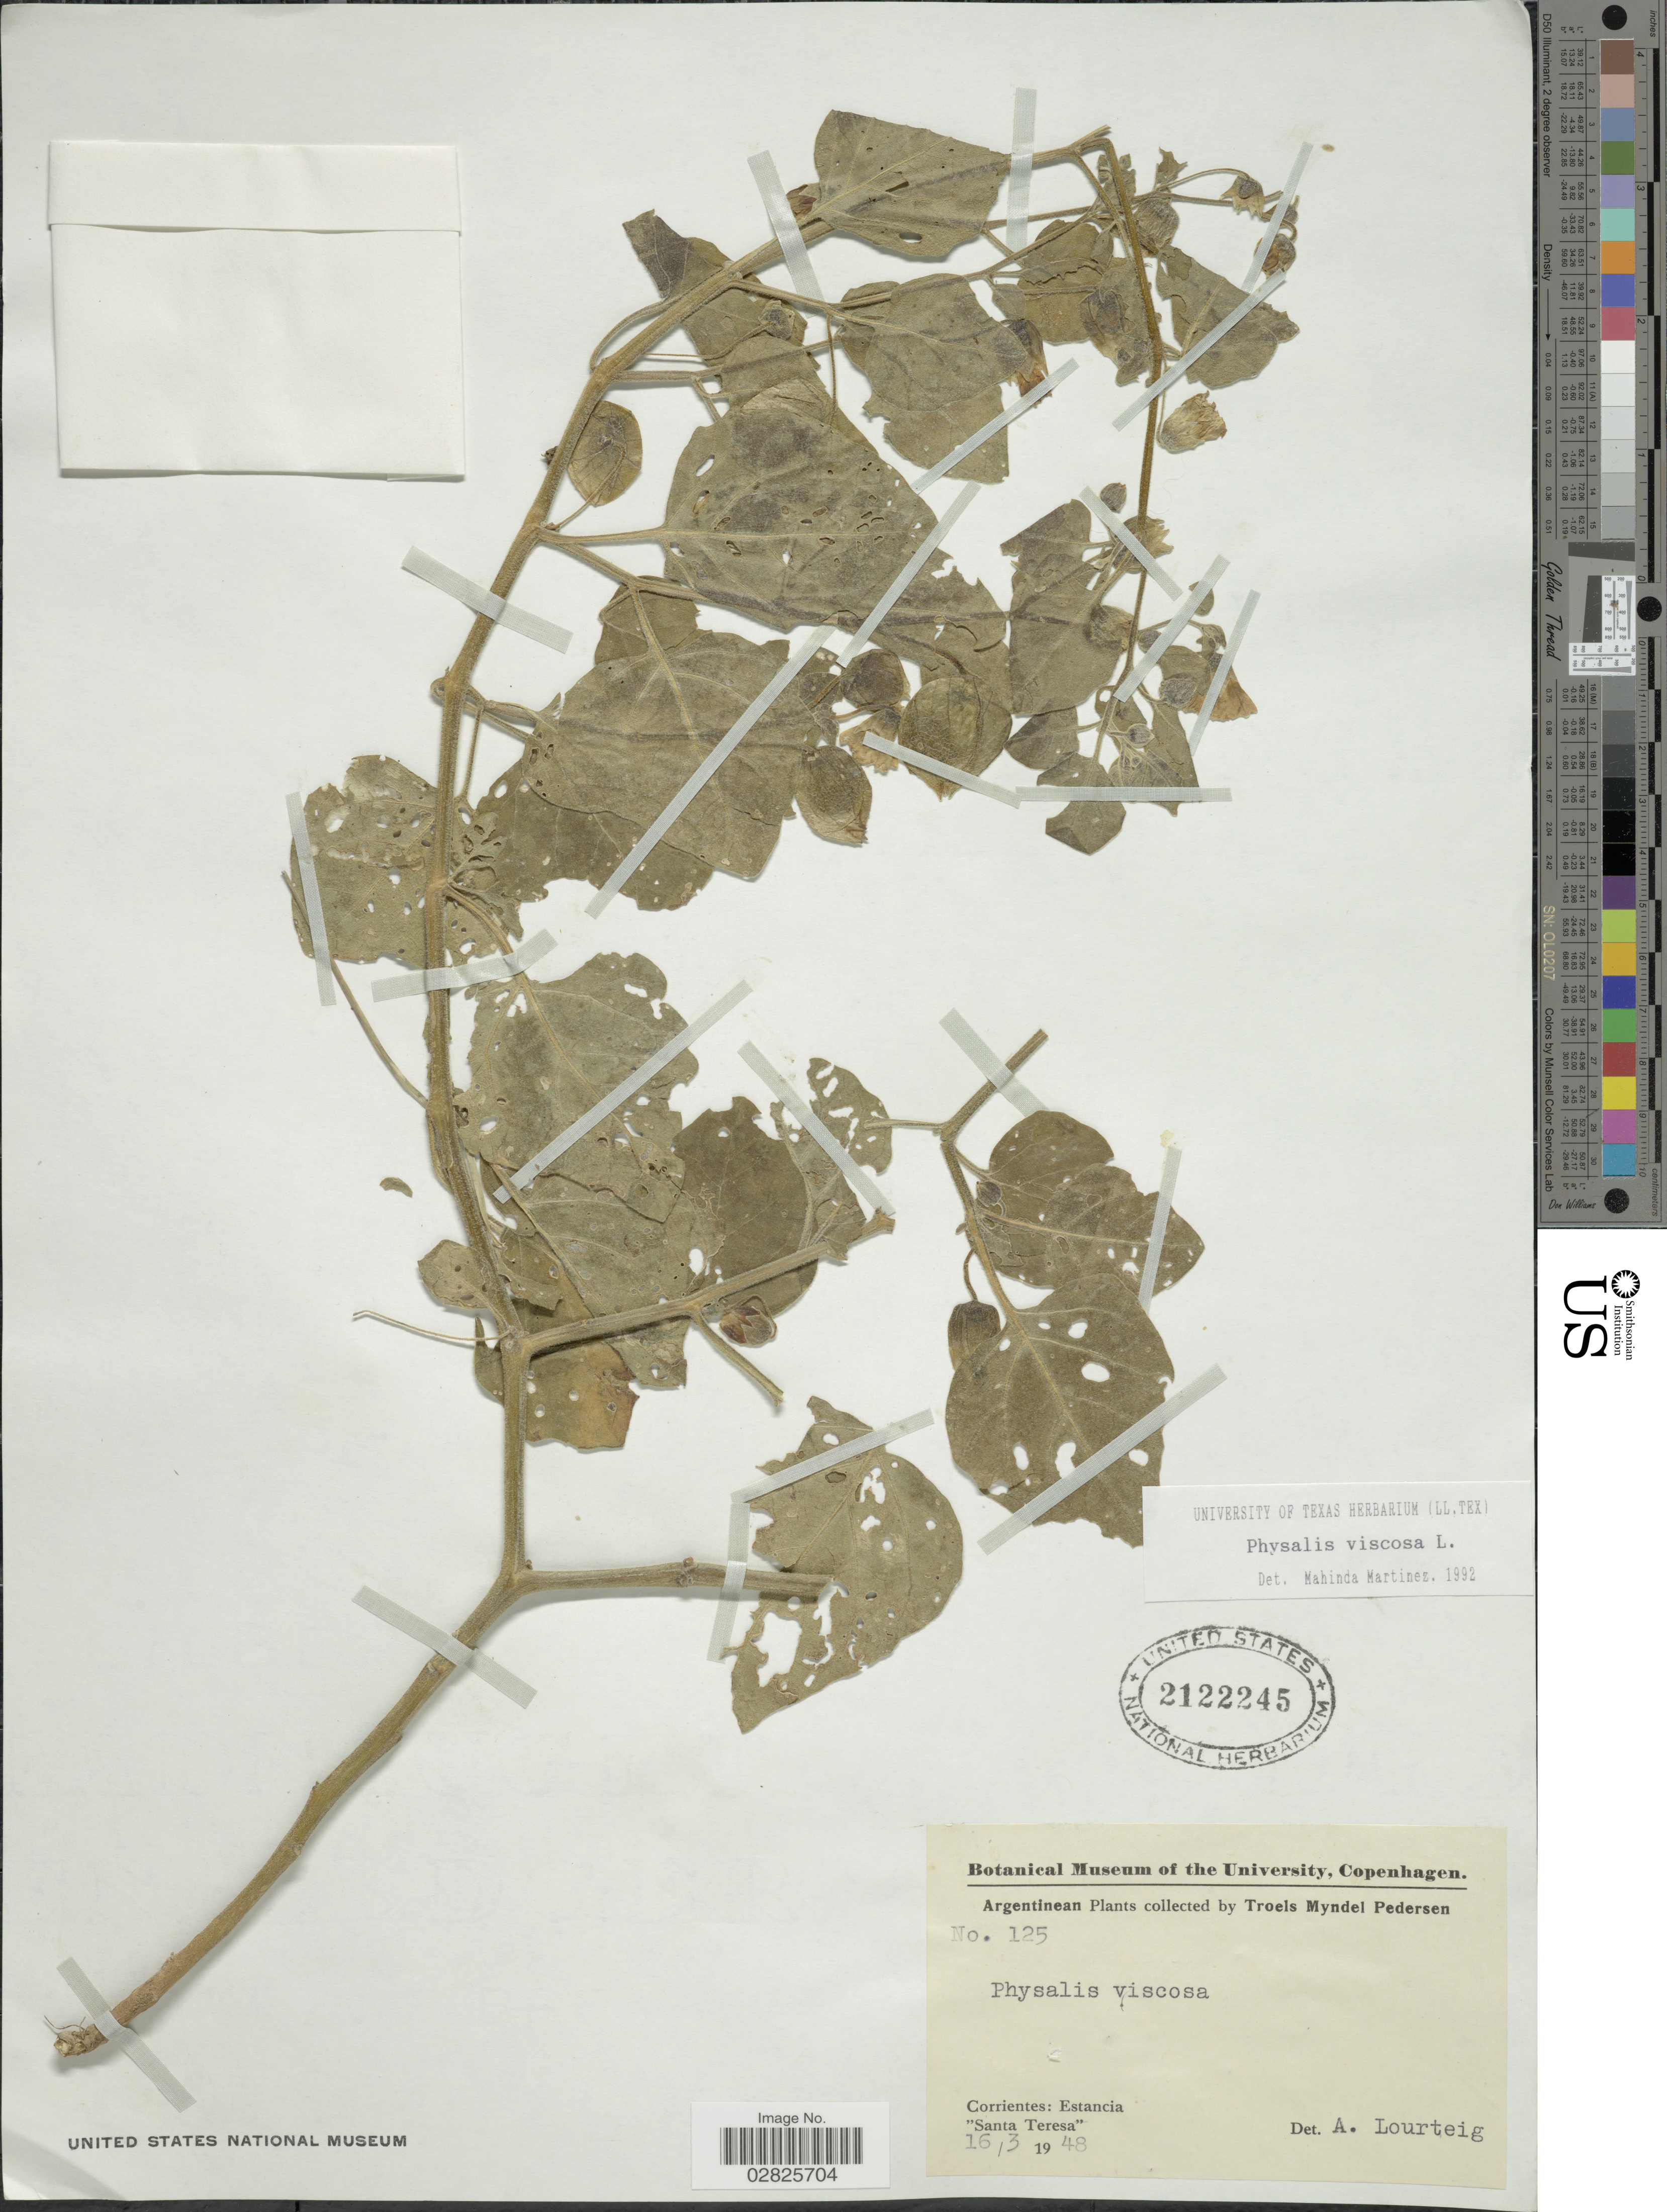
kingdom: Plantae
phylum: Tracheophyta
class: Magnoliopsida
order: Solanales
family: Solanaceae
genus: Physalis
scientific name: Physalis viscosa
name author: L.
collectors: T. Pederson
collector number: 125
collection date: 1948-03-16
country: Argentina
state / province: Corrientes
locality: Estancia. "Santa Teresa".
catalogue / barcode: US 2122245